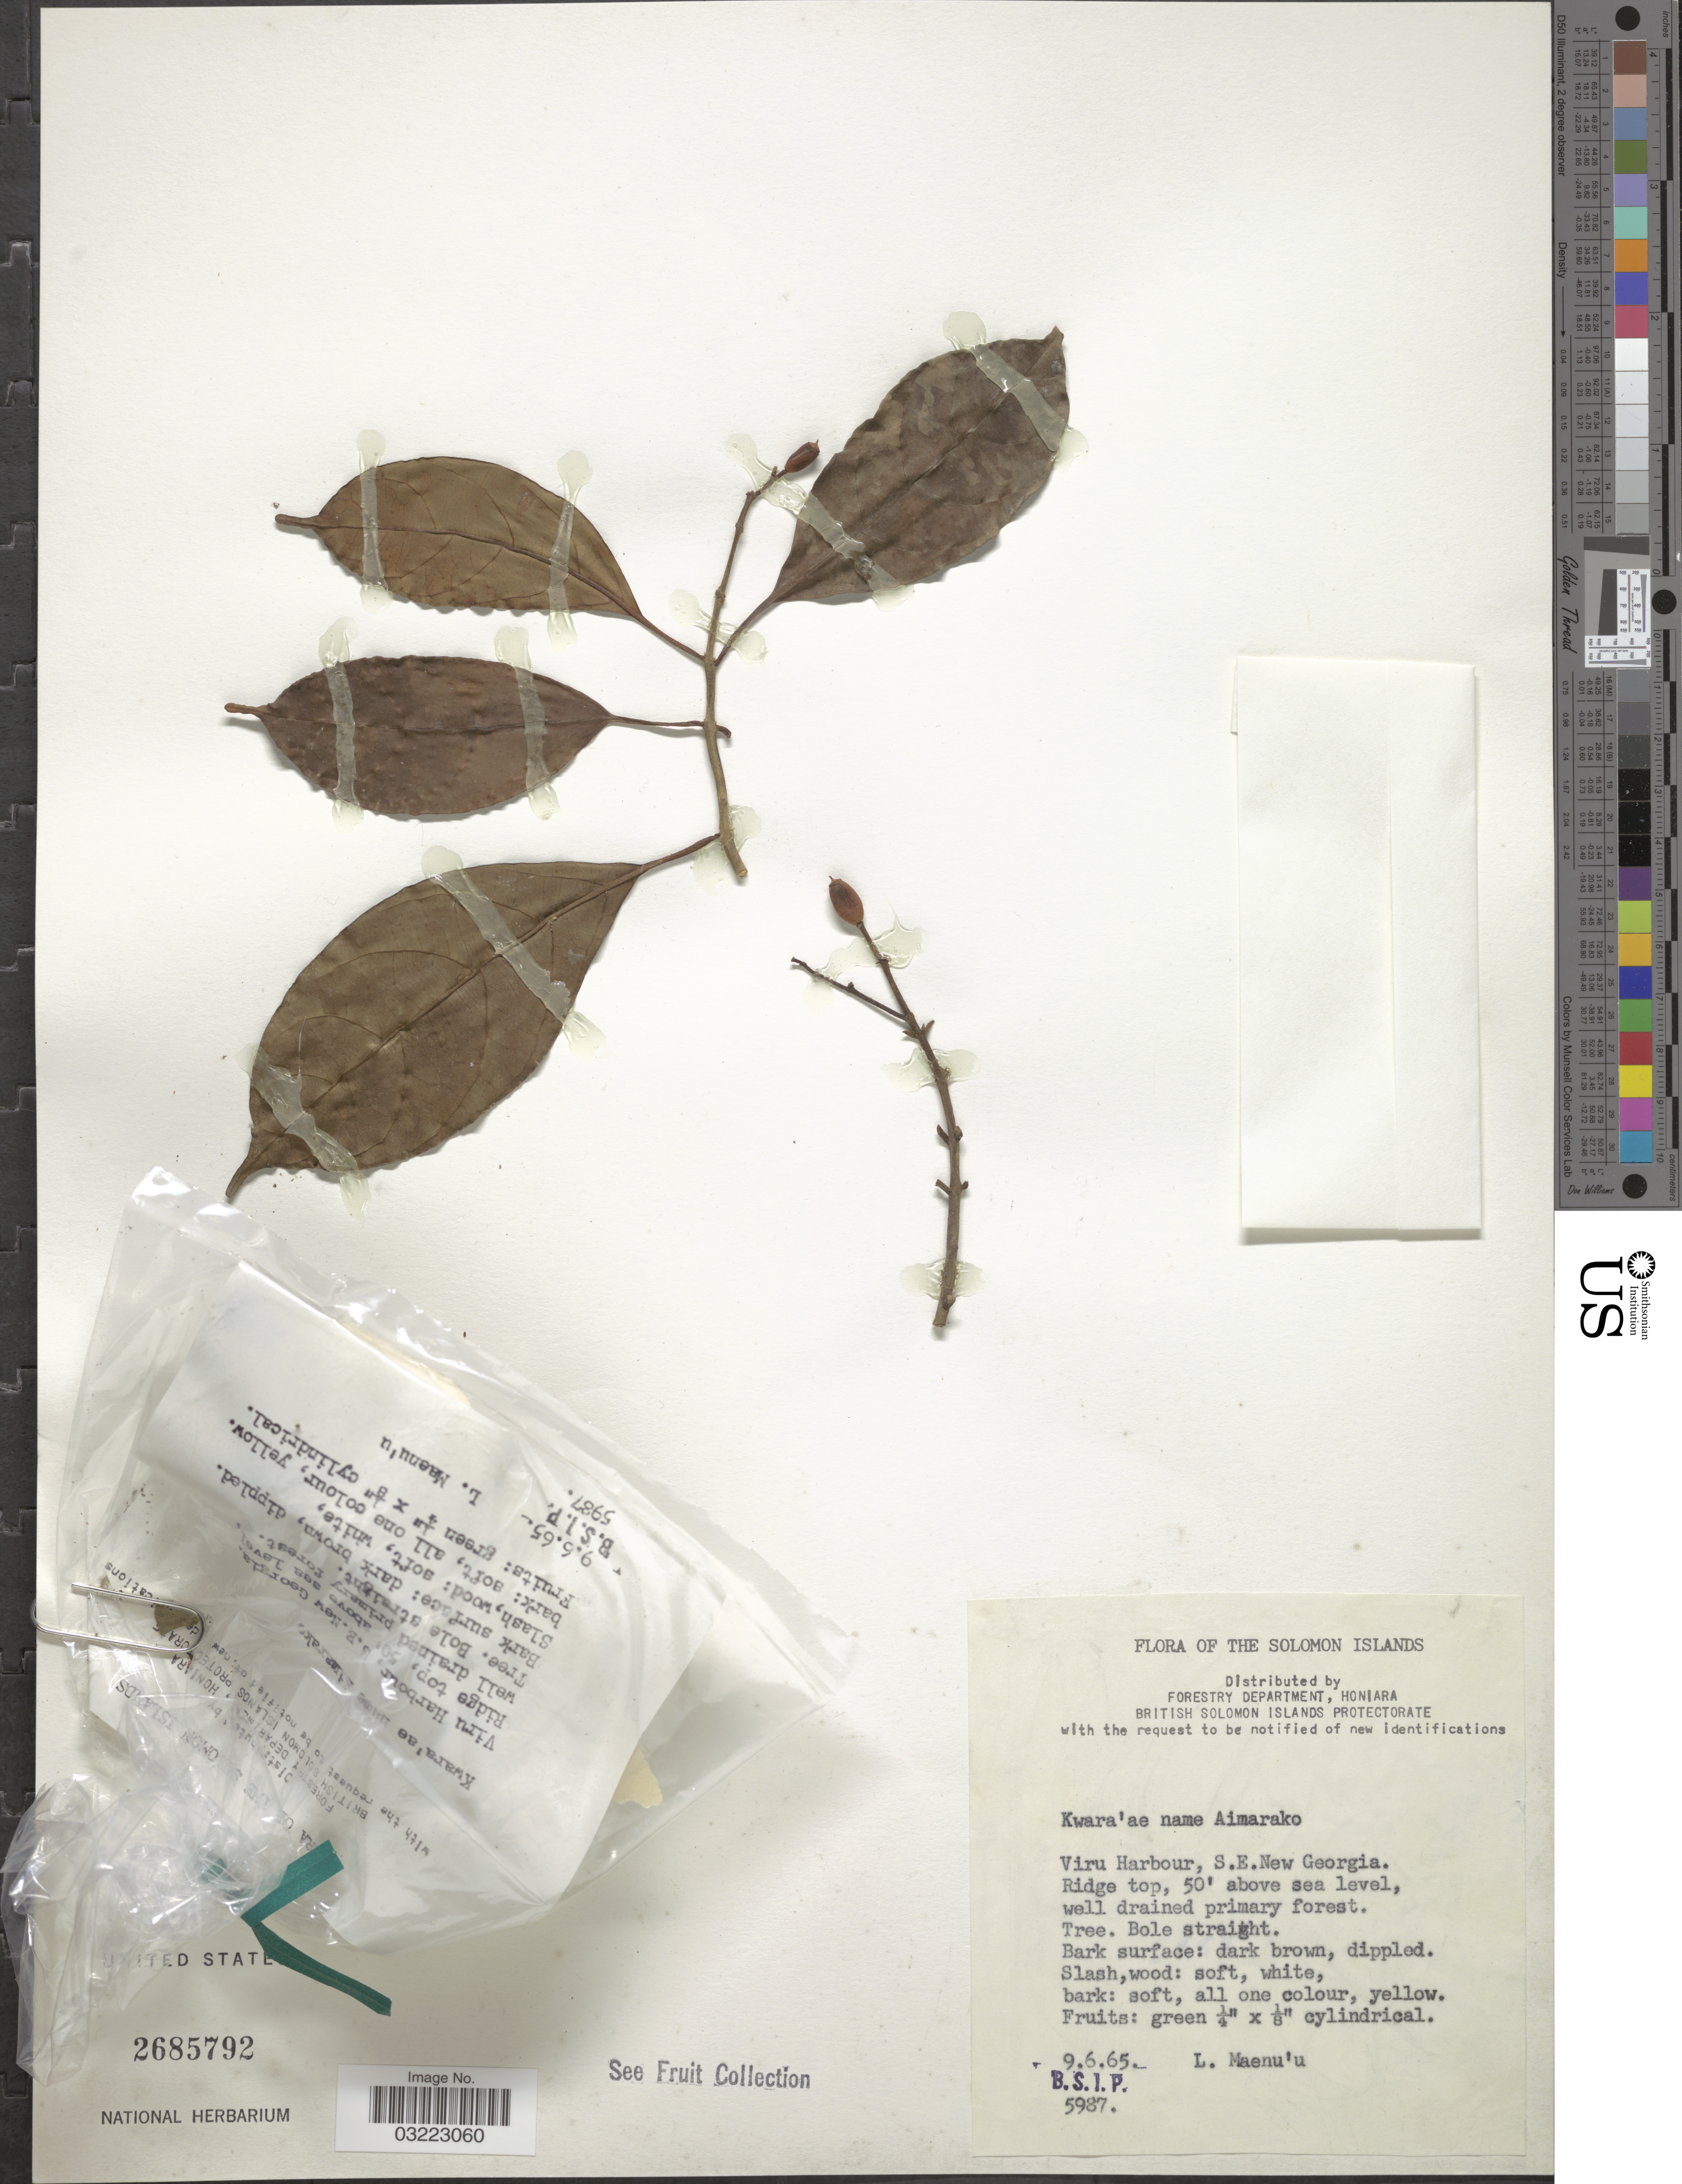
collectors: L. Maenu'u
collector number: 5987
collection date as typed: Transcribed d/m/y: 9/6/65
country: Solomon Islands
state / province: Solomon Islands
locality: Viru Harbour, S.E. New Georgia.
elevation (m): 15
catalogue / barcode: US 2685792